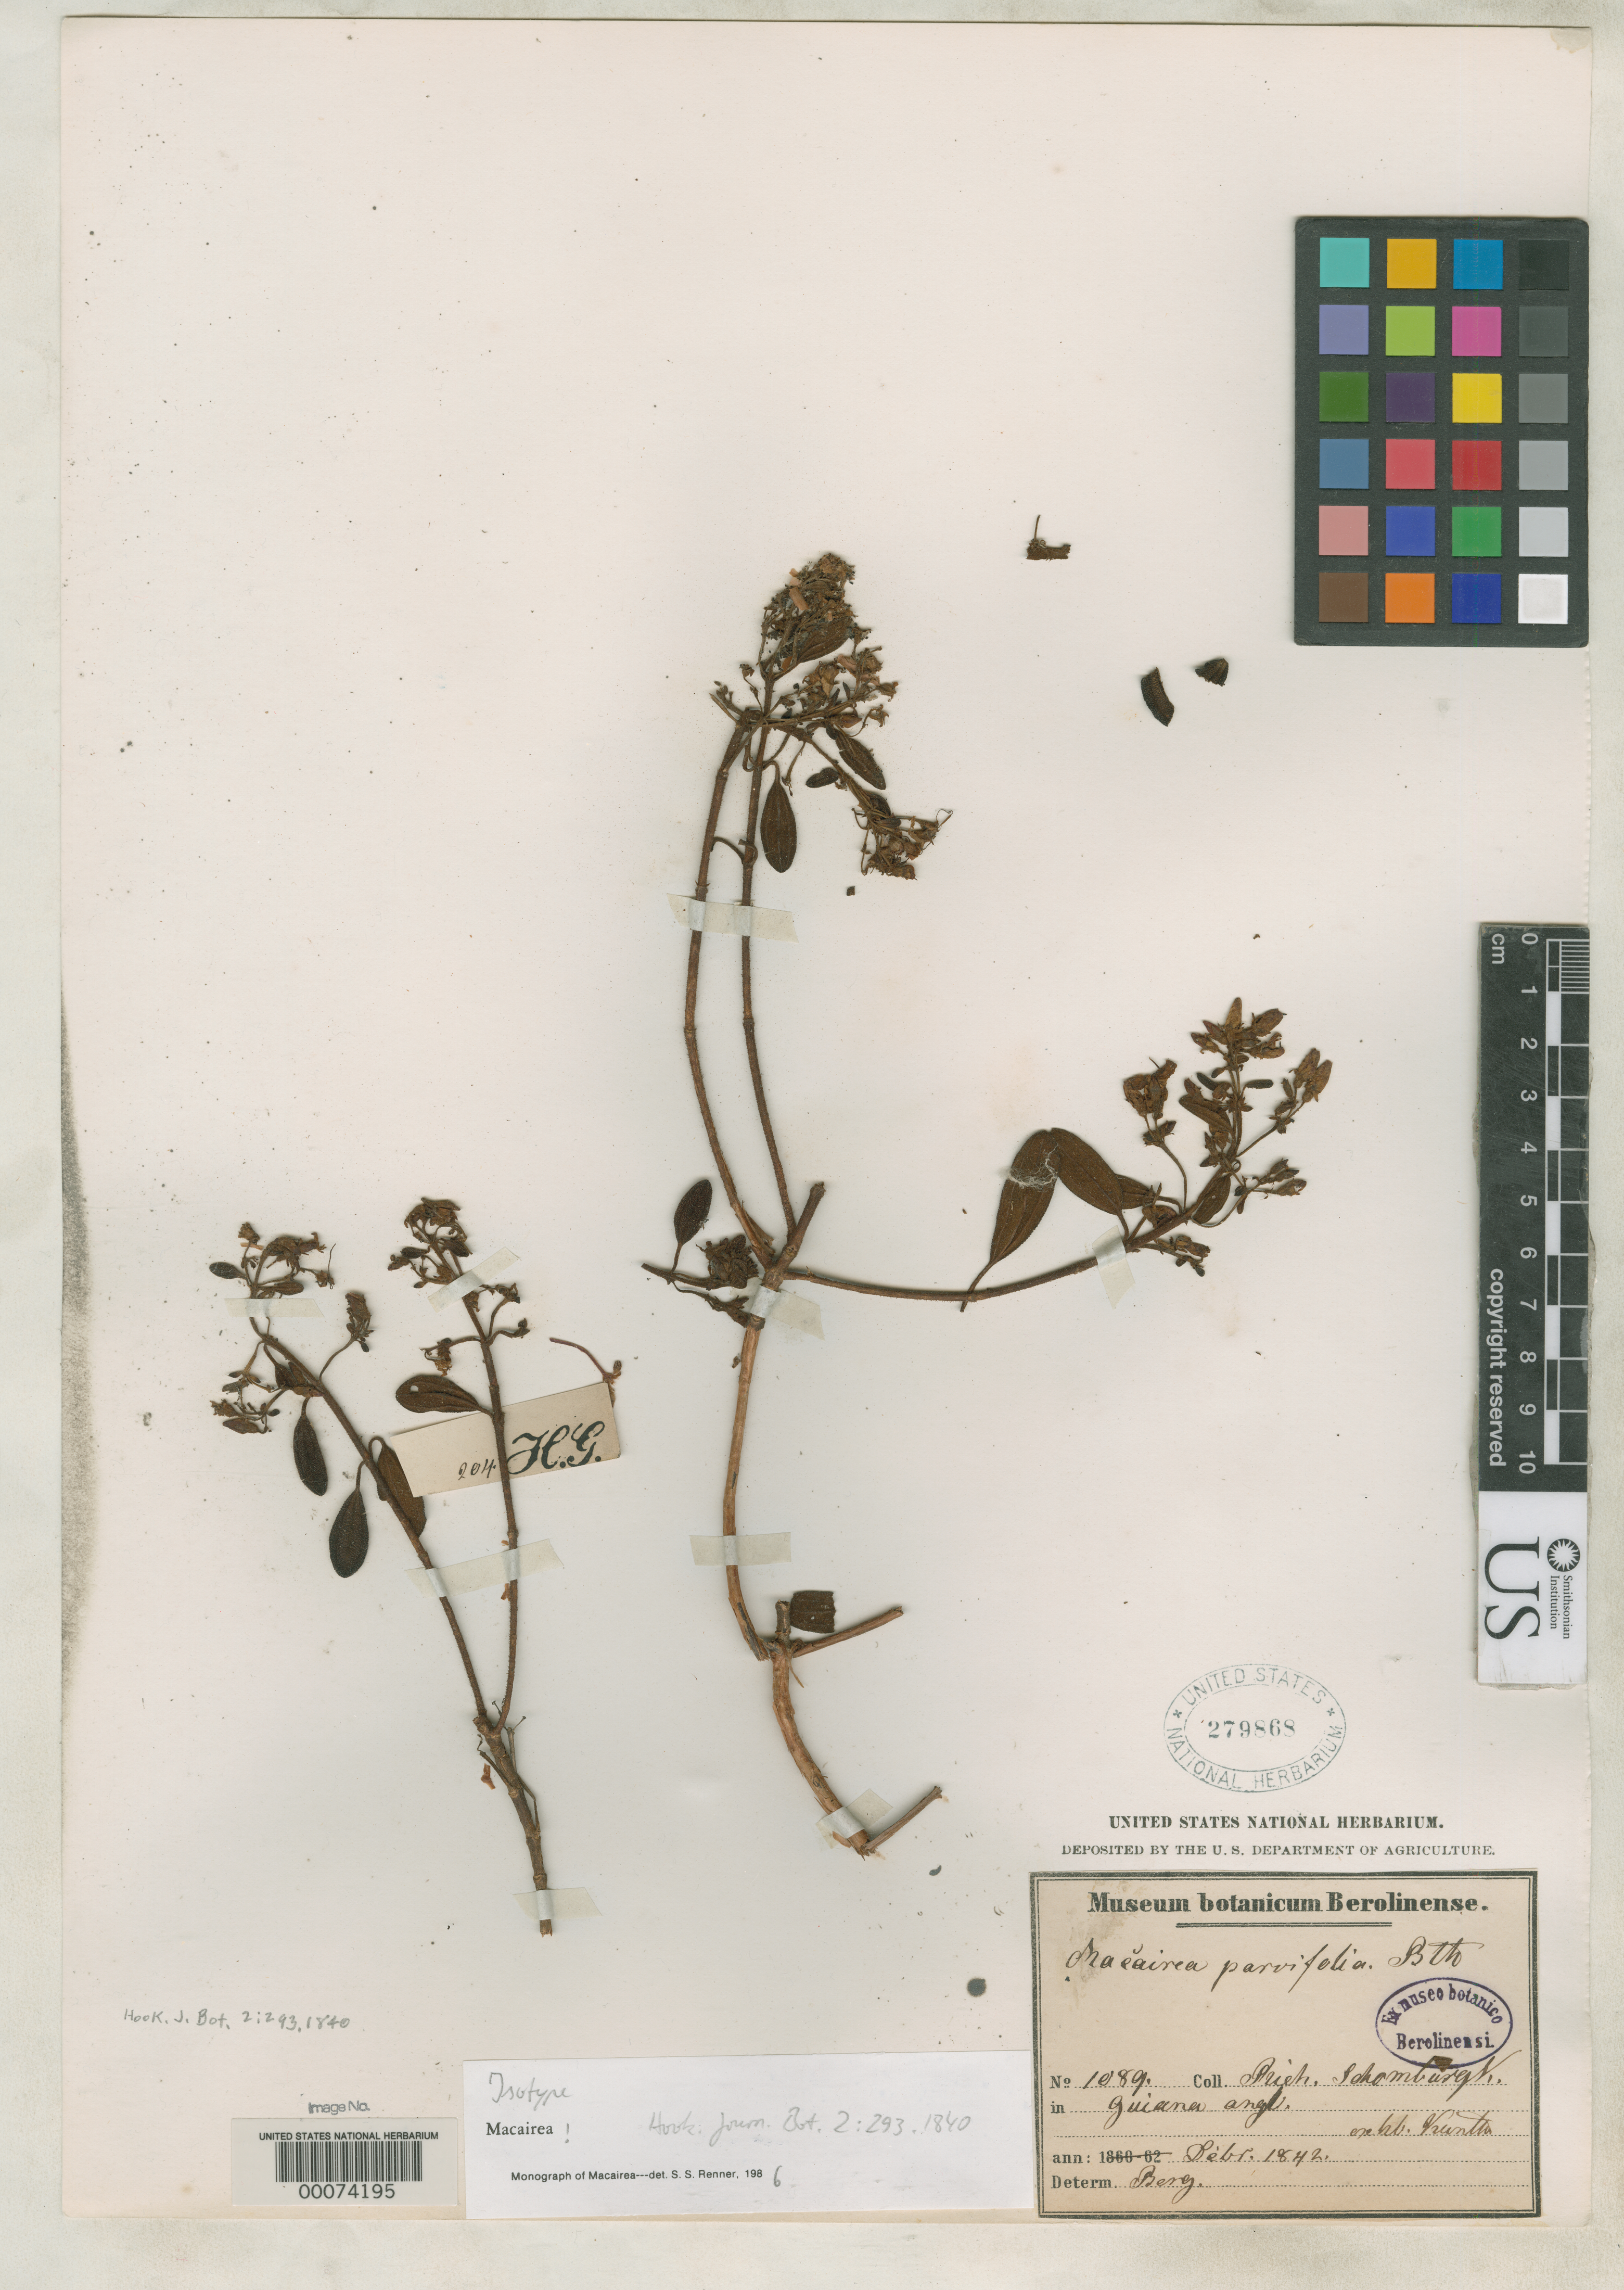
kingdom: Plantae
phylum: Tracheophyta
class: Magnoliopsida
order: Myrtales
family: Melastomataceae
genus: Macairea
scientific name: Macairea parvifolia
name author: Benth.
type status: Isotype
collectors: R. H. Schomburgk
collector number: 1089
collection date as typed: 1842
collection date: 1842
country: Guyana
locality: Mount Roraima.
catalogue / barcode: US 279868